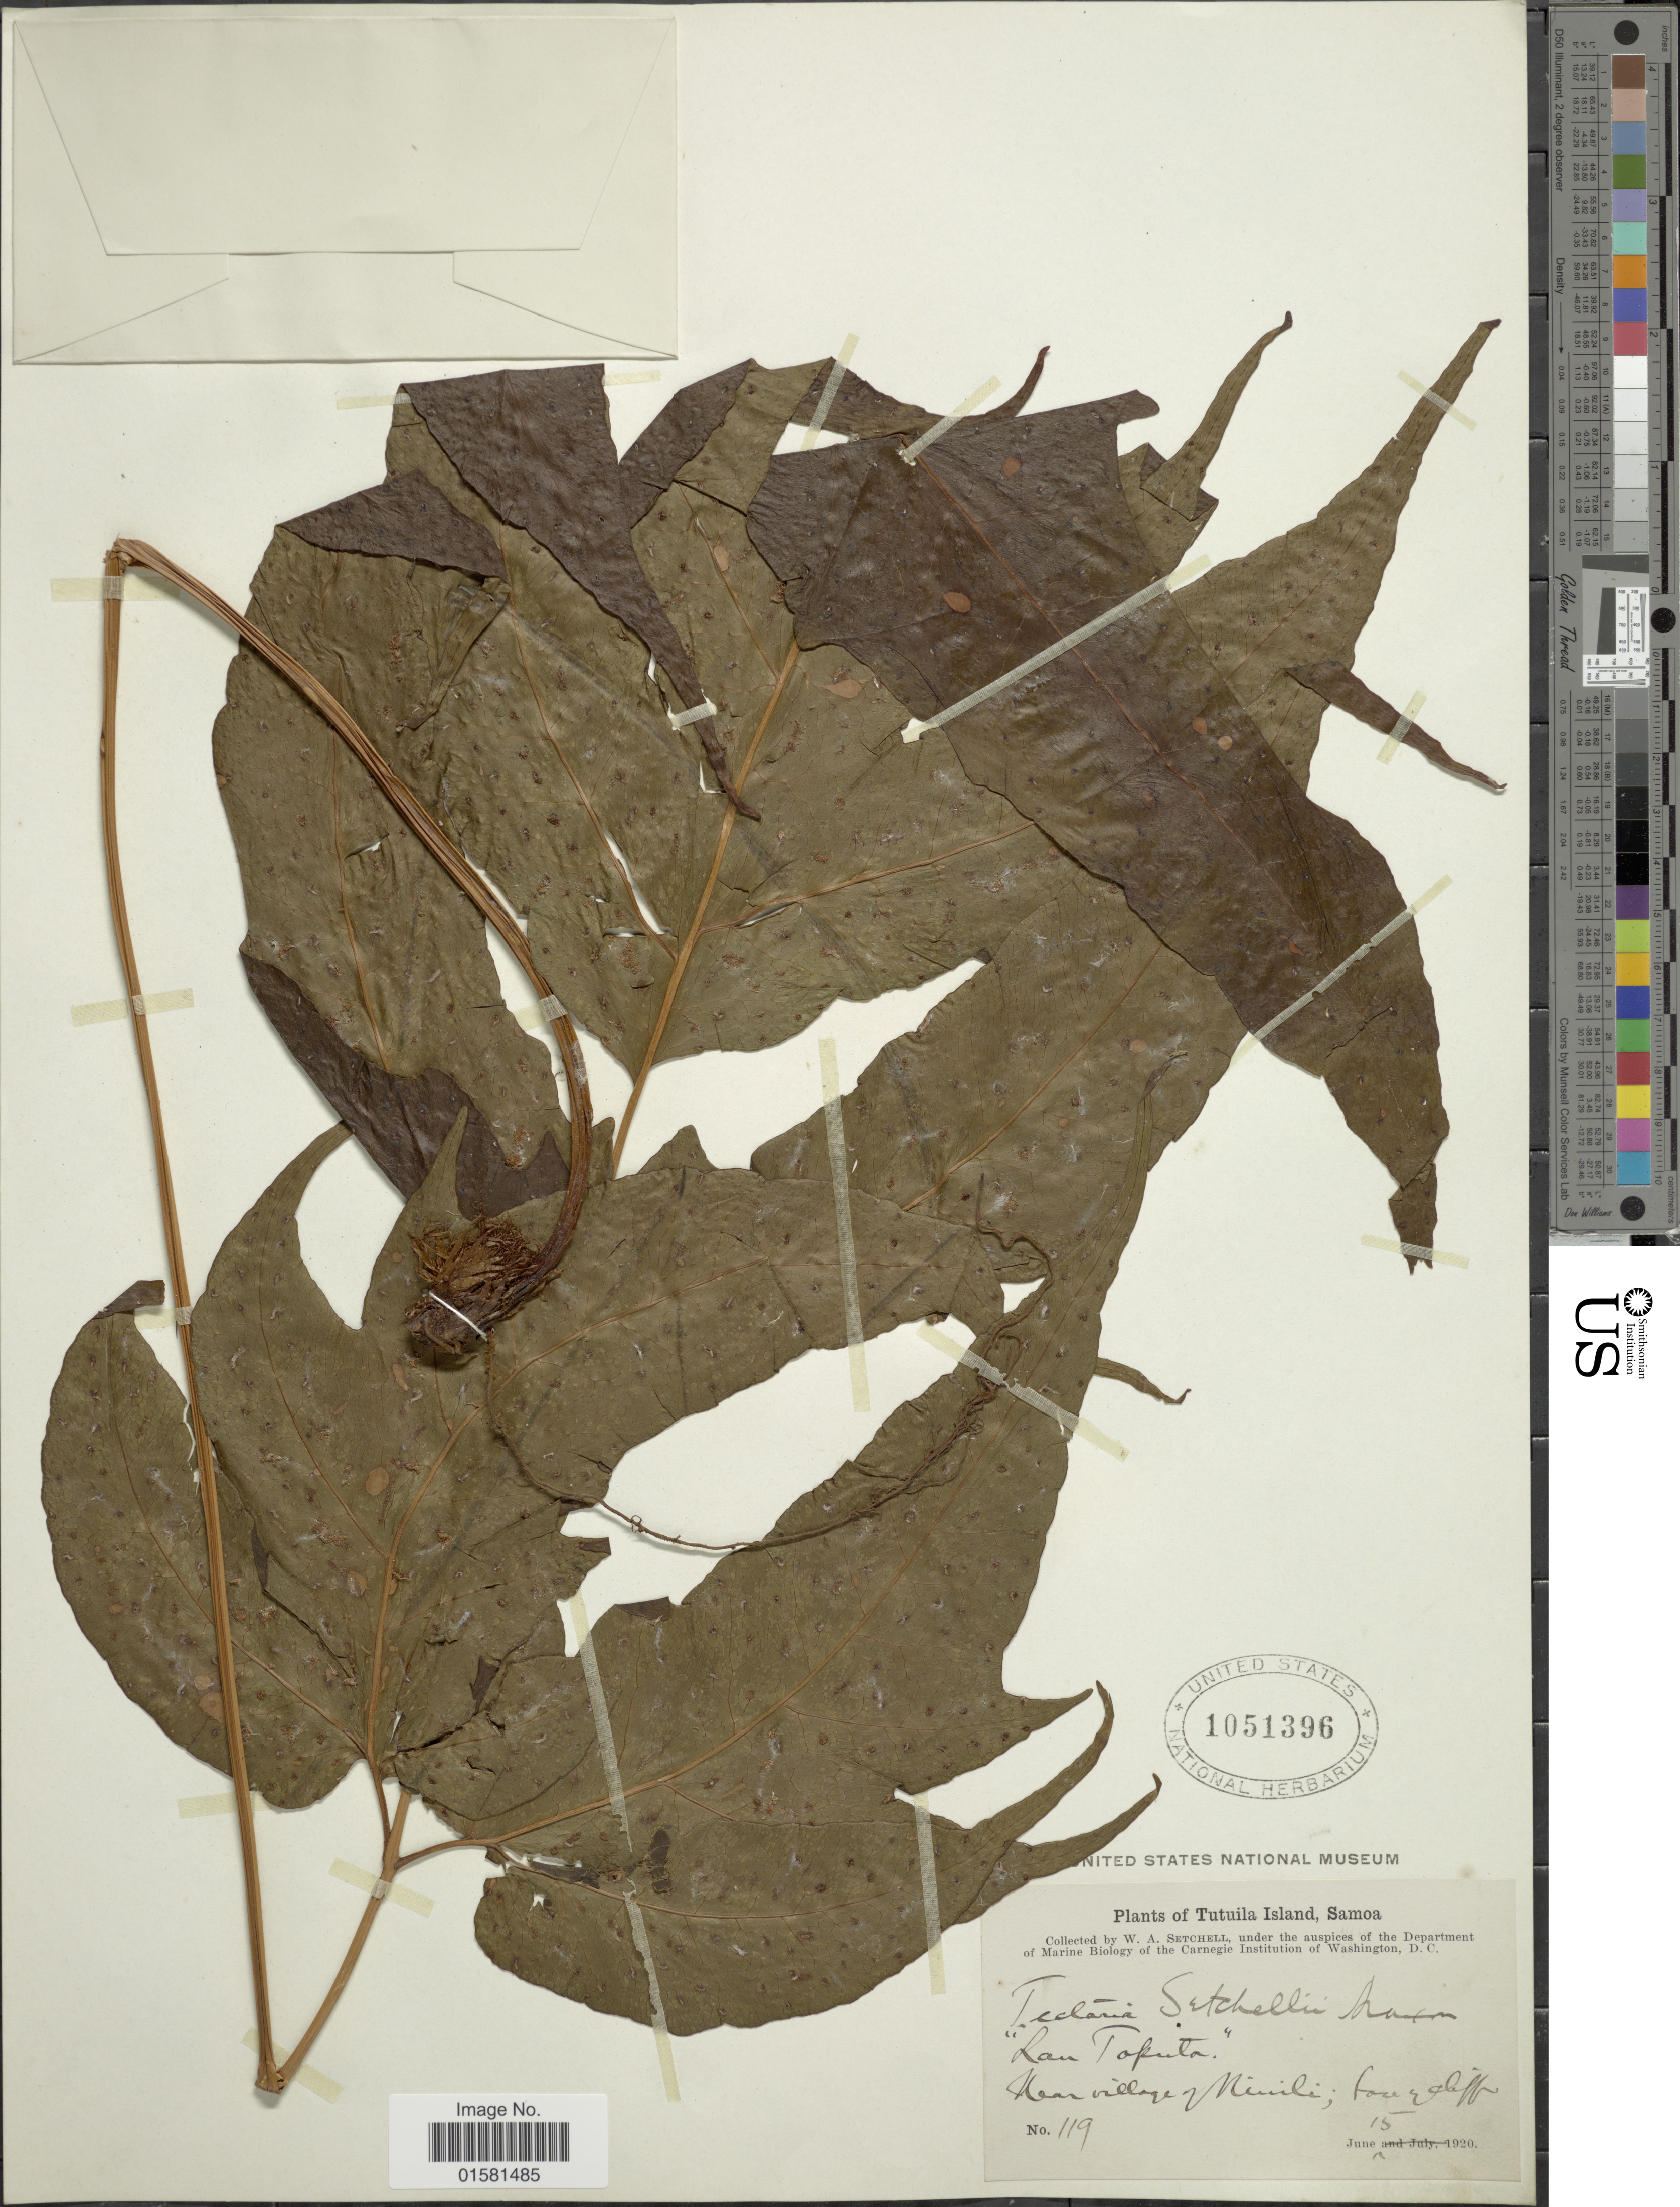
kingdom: Plantae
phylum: Tracheophyta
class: Polypodiopsida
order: Polypodiales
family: Tectariaceae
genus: Tectaria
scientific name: Tectaria setchellii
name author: Maxon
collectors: W. Setchell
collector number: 119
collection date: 1920-06-15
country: American Samoa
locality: Tutuila Island, Samoa, "Lan Taputa", Near Village of Minili; base of cliff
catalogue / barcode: US 1051396